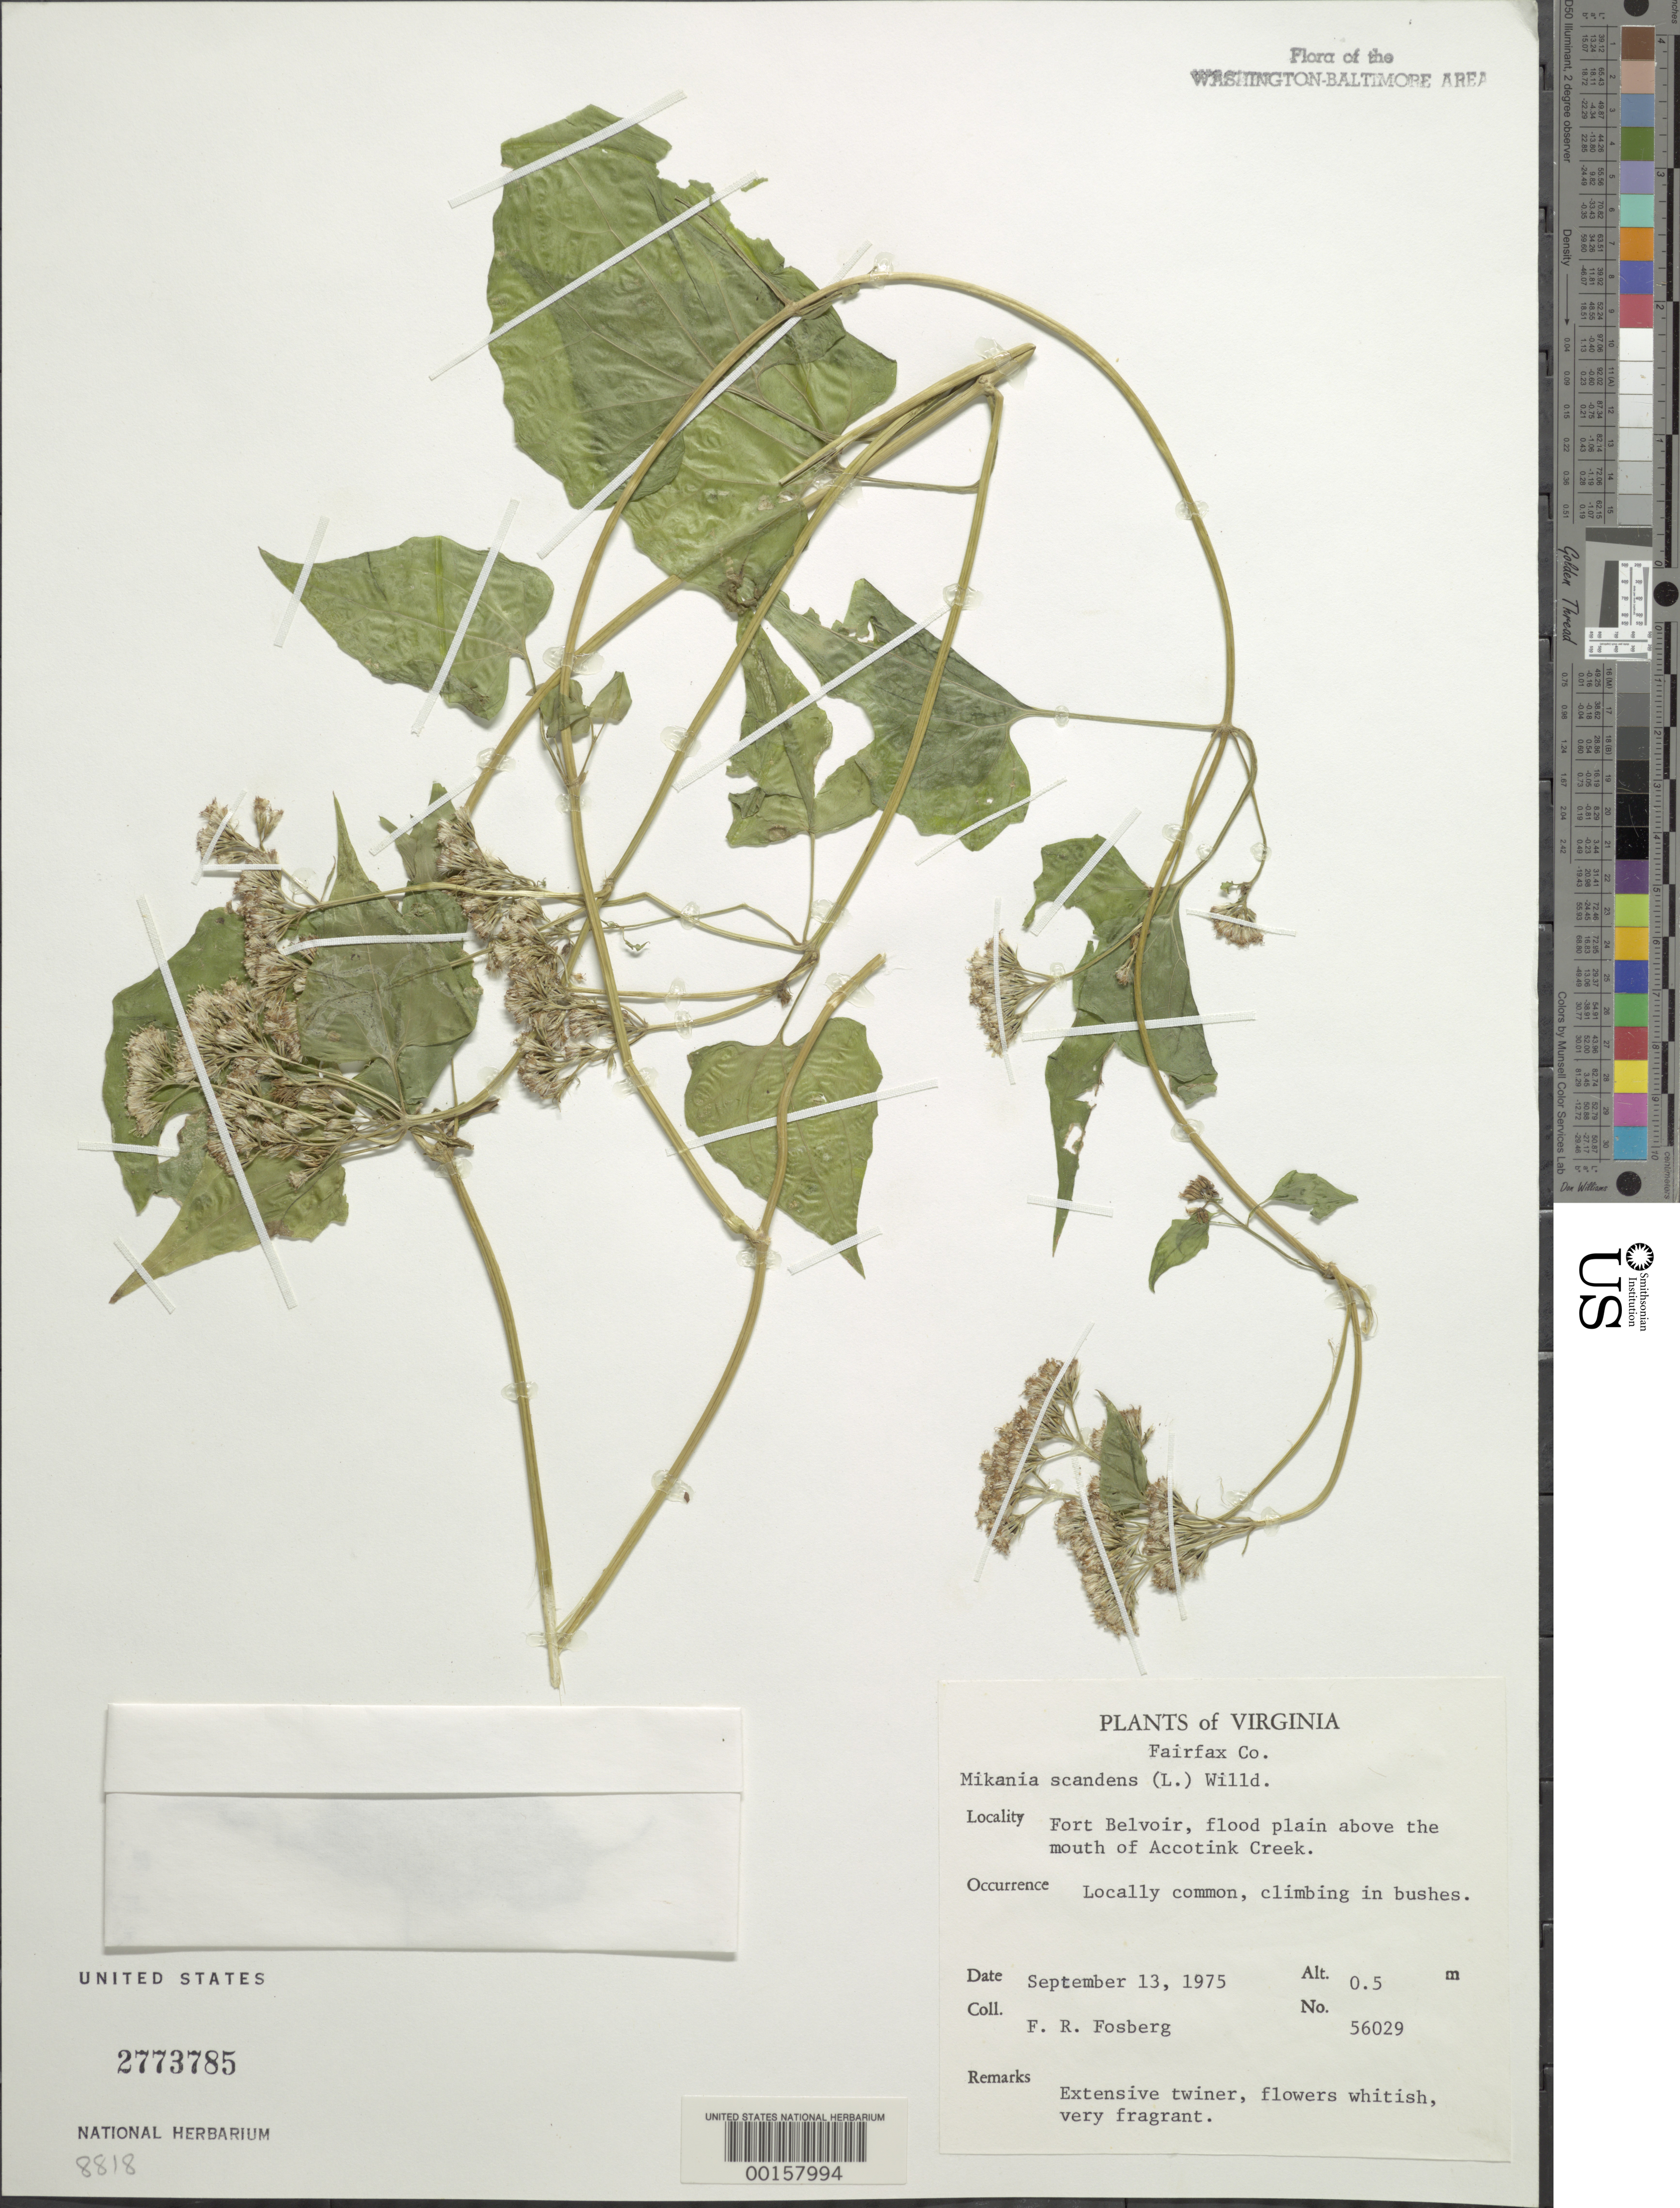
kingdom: Plantae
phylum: Tracheophyta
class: Magnoliopsida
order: Asterales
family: Asteraceae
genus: Mikania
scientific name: Mikania scandens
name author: (L.) Willd.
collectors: F. R. Fosberg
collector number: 56029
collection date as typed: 13 Sep 1975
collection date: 1975-09-13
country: United States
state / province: Virginia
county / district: Fairfax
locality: Fort Belvoir, above the mouth of Accotink Creek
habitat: Fllod plain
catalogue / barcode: US 2773785